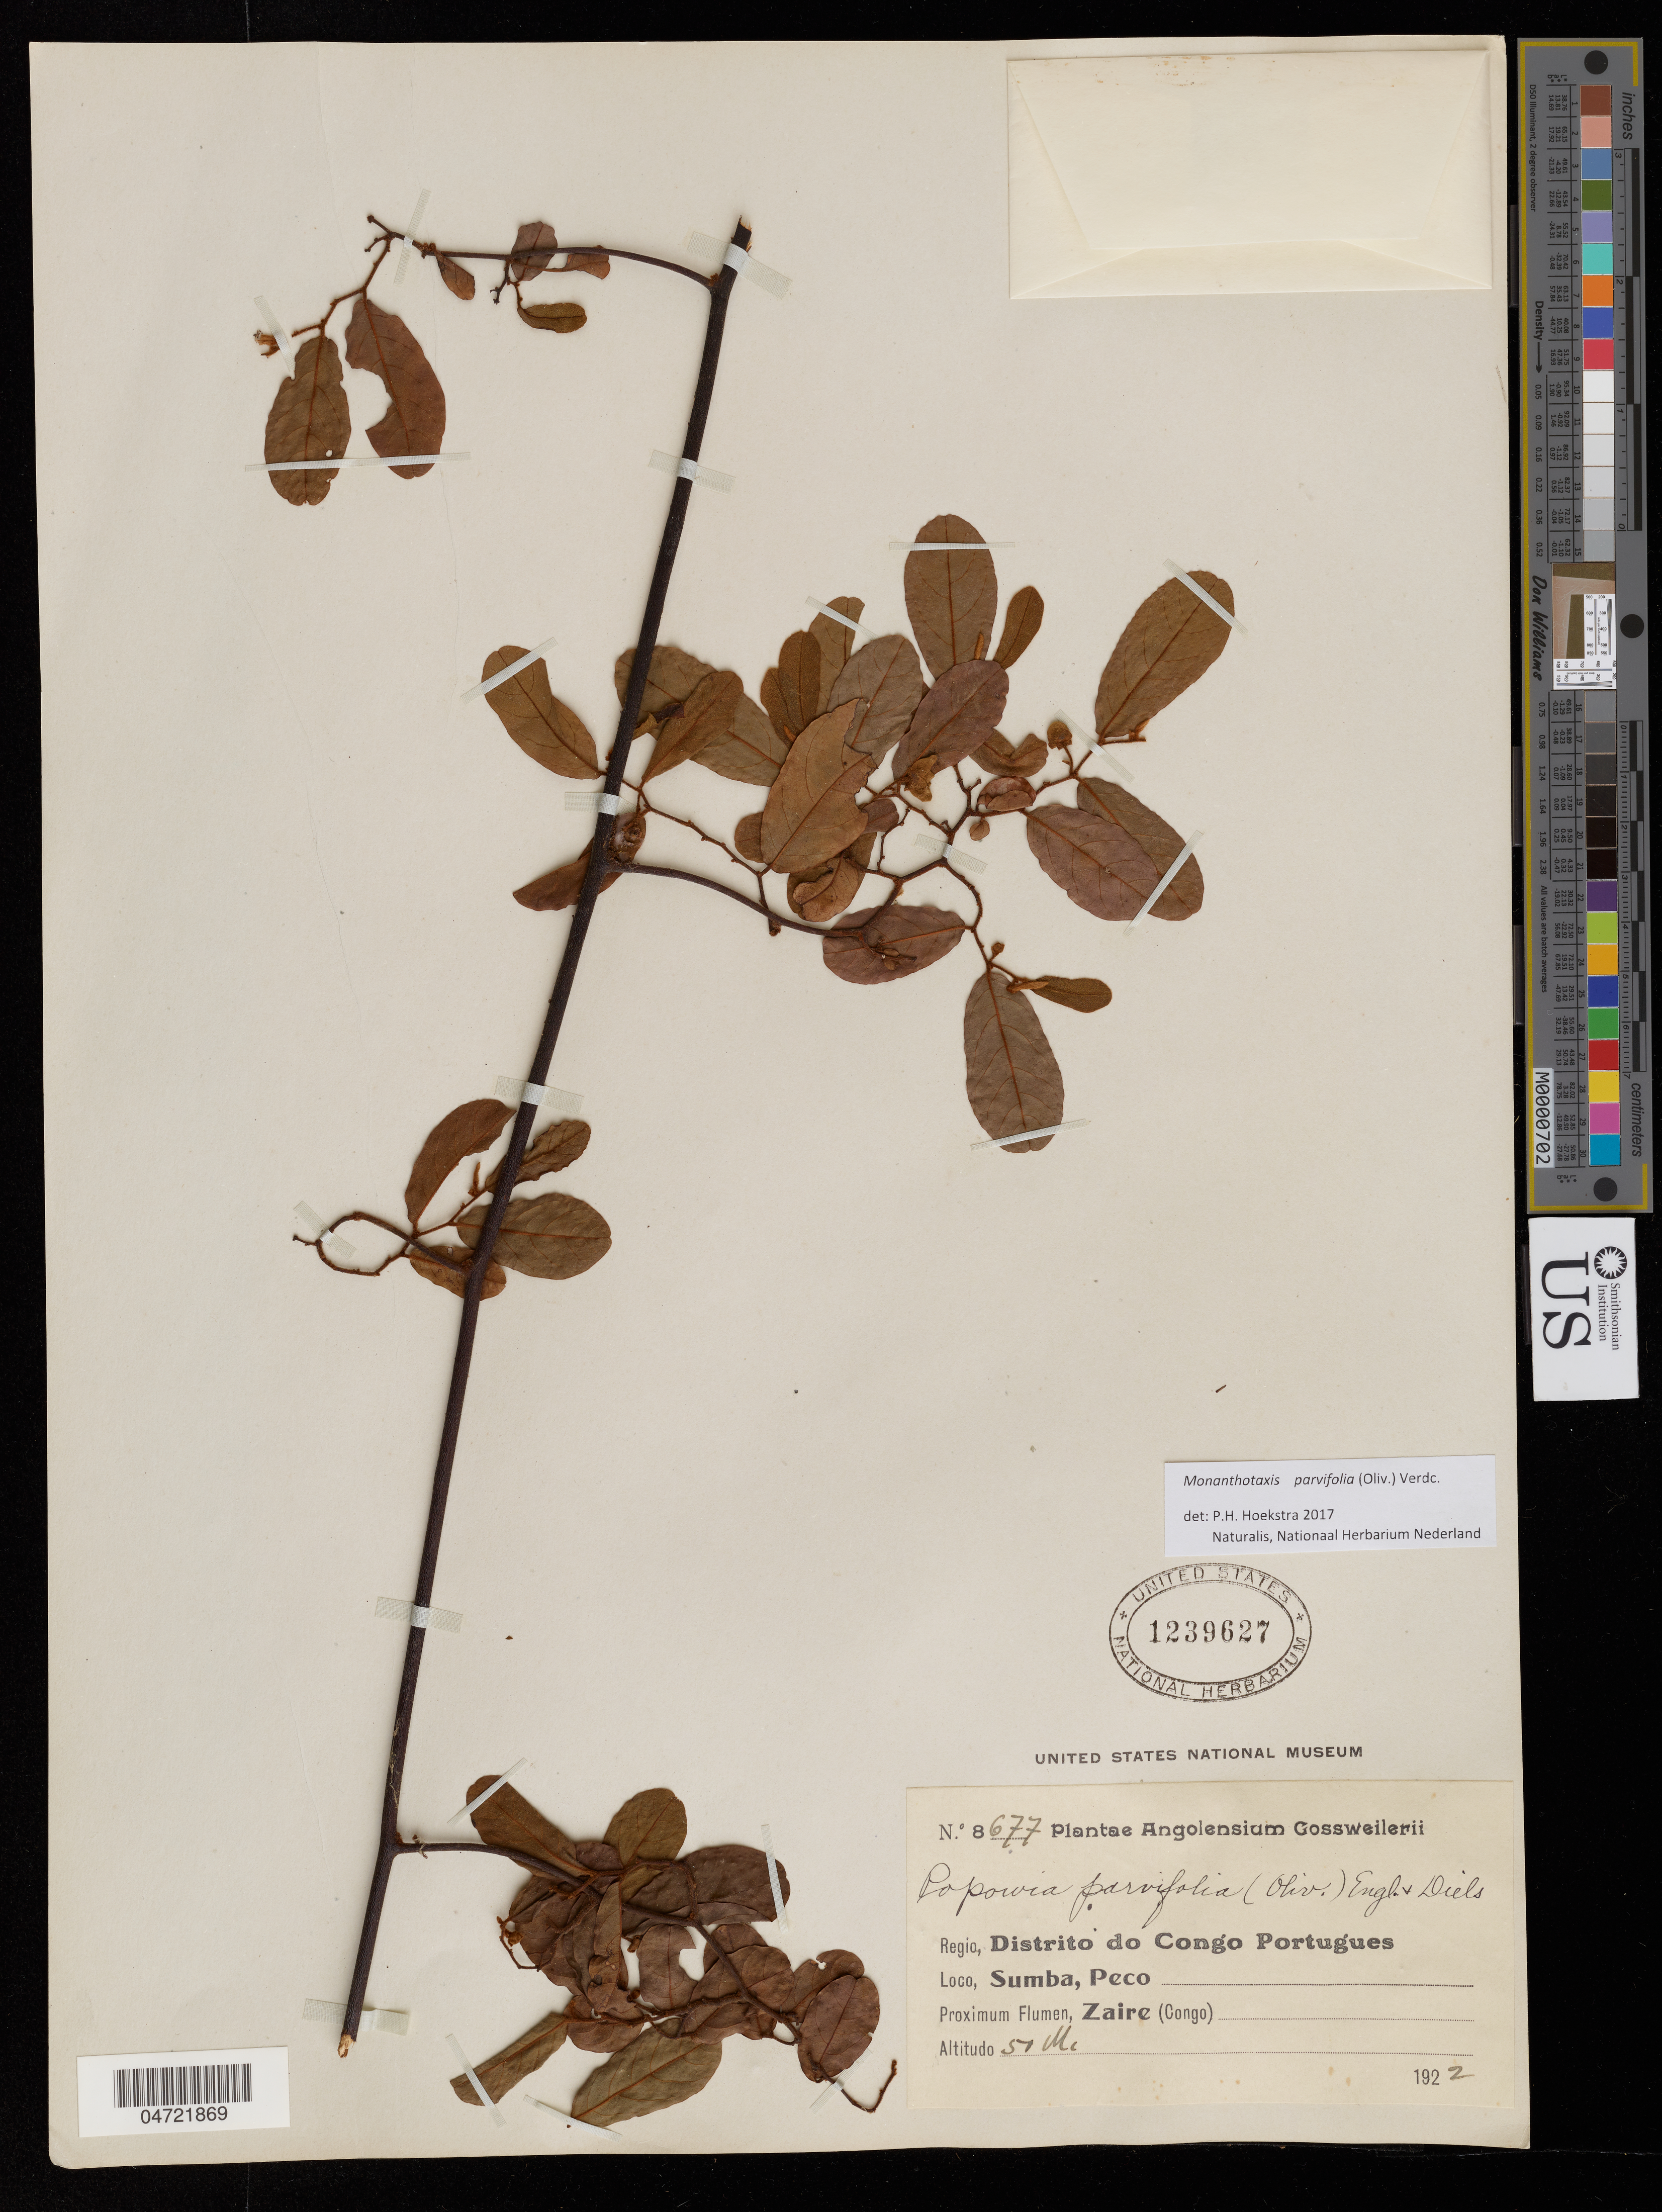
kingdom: Plantae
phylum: Tracheophyta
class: Magnoliopsida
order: Magnoliales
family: Annonaceae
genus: Monanthotaxis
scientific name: Monanthotaxis parvifolia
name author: (Oliv.) Verdc.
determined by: Hoekstra, P. H.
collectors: -. Gossweiler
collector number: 8677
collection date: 1922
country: Angola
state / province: Zaire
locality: Regio, Distrito do Congo Portugues, Sumba, Muanda, Zaire (Congo).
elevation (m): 50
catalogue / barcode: US 1239627